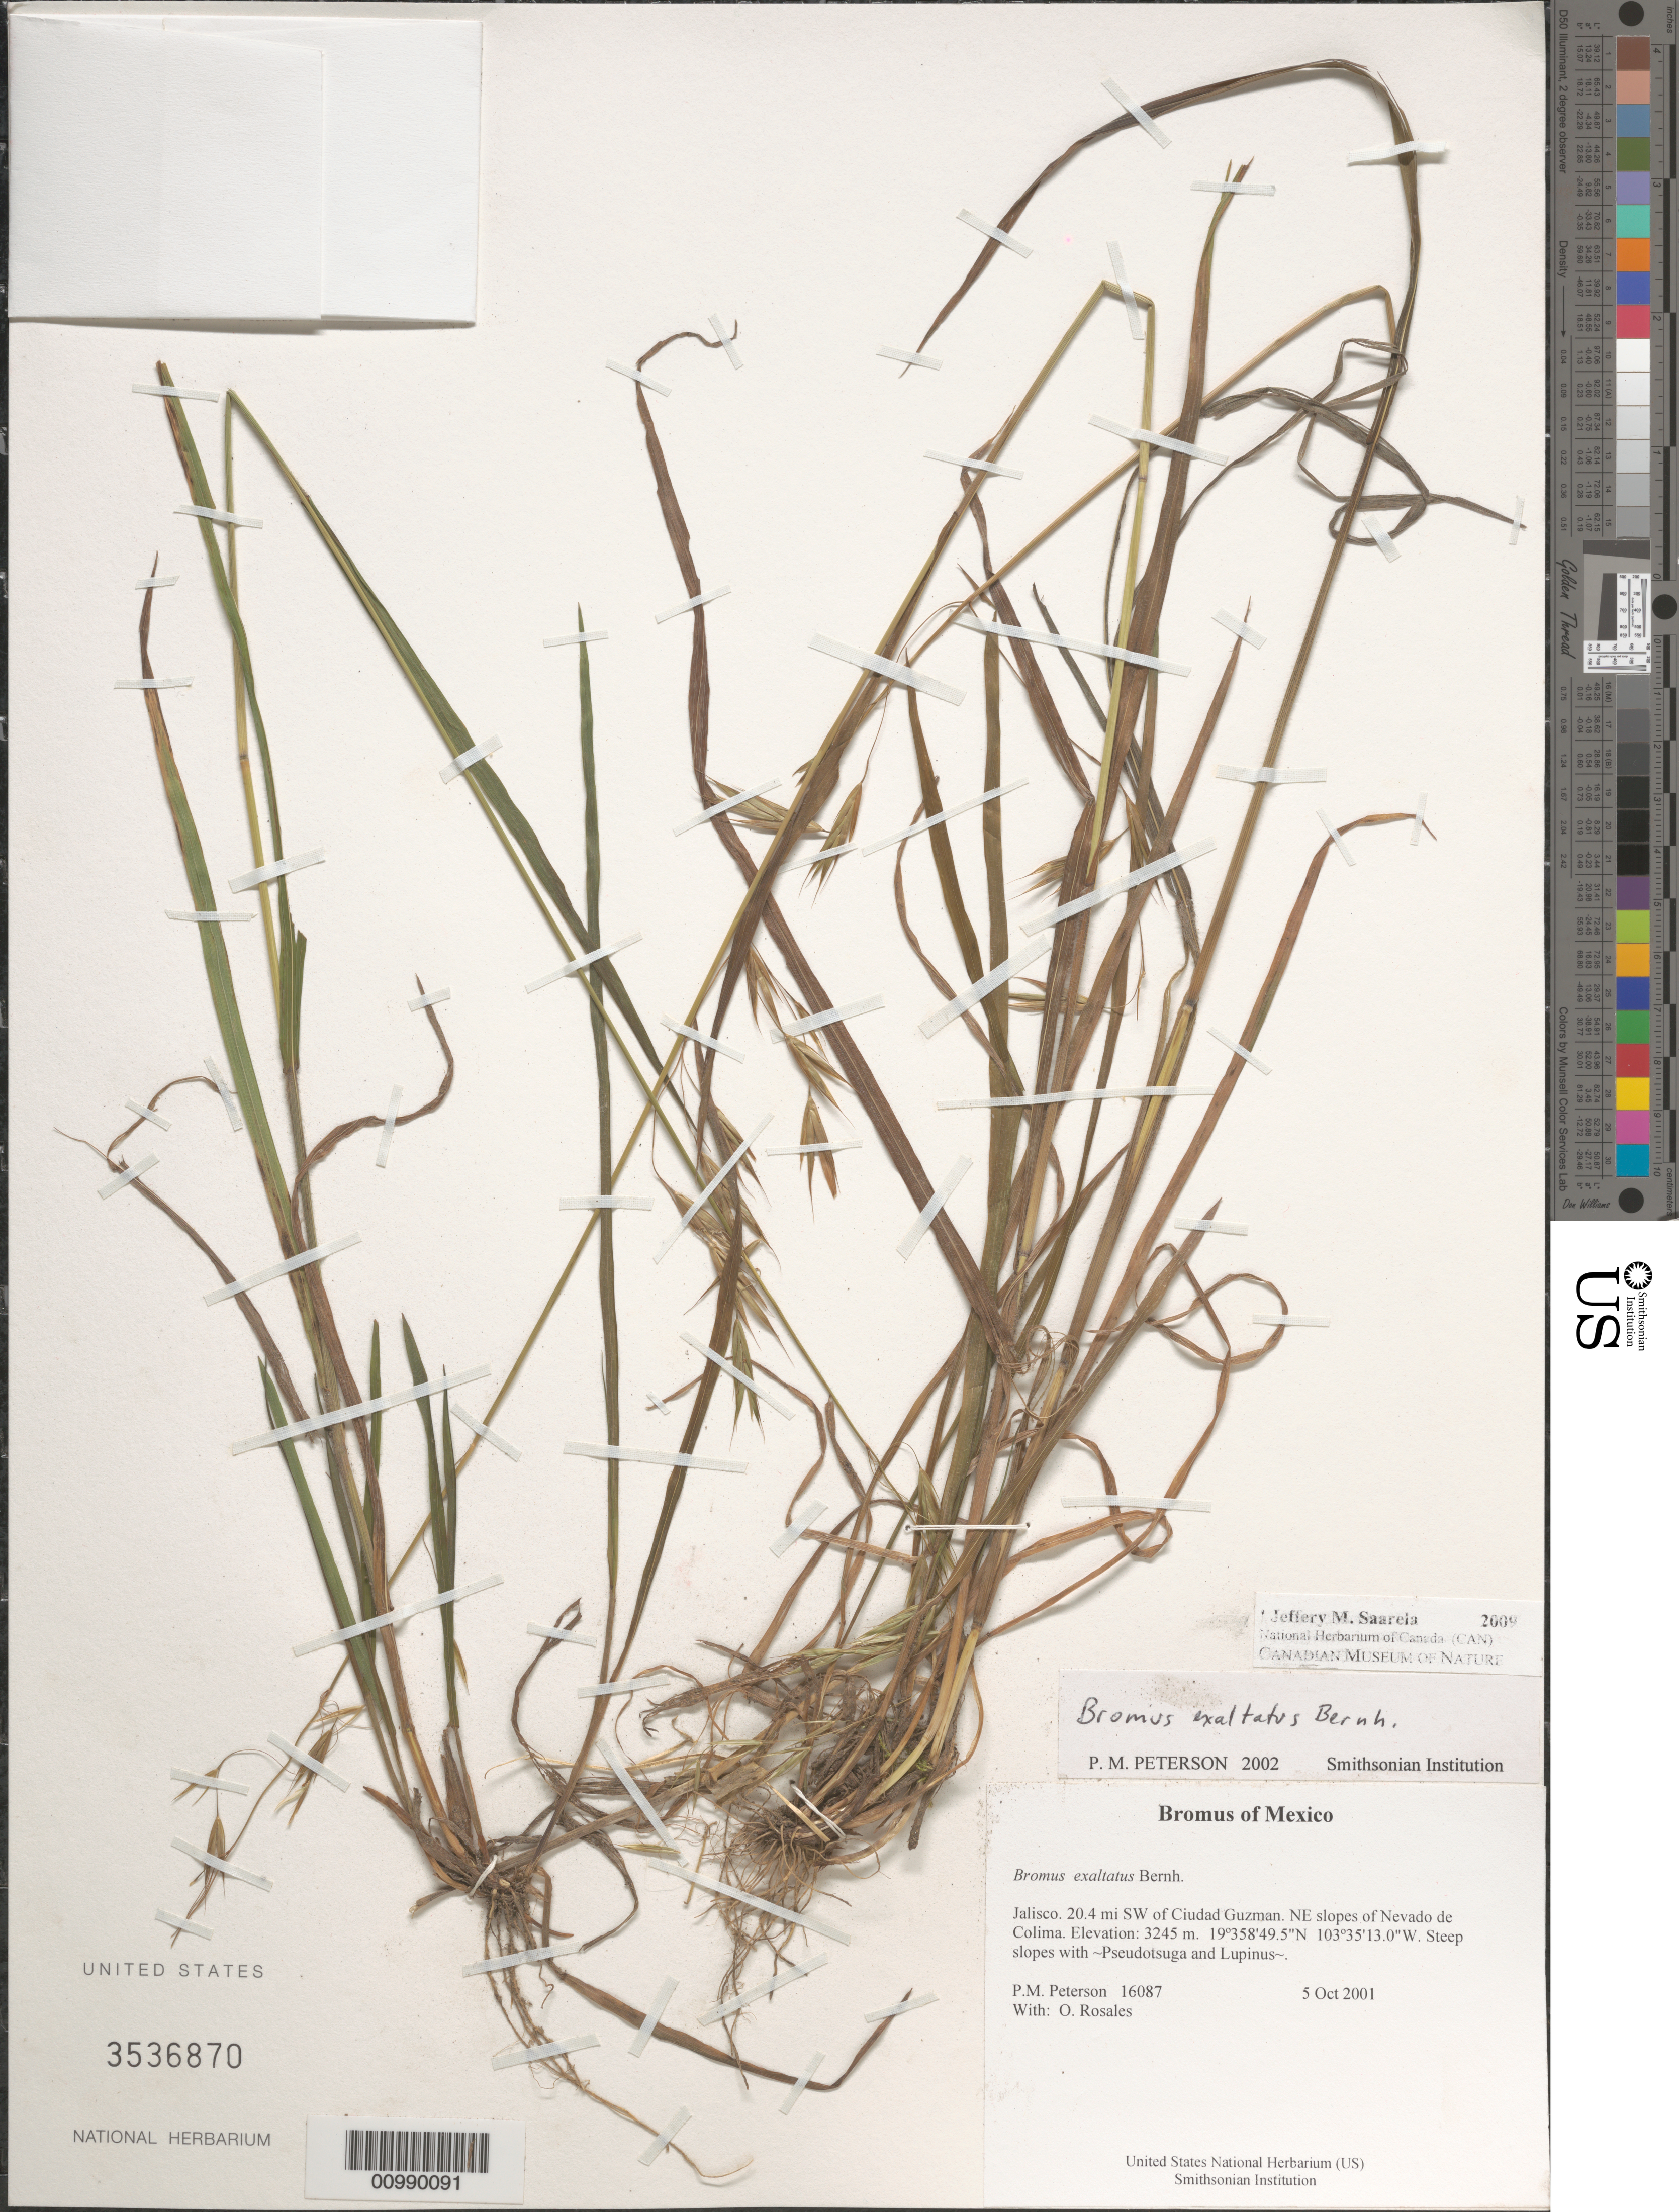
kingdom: Plantae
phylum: Tracheophyta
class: Liliopsida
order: Poales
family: Poaceae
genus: Bromus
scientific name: Bromus exaltatus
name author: Bernhardi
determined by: Saarela, J. M., (CAN), Canadian Museum of Nature (CANADA)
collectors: P. M. Peterson & O. Rosales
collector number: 16087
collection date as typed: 05 Oct 2001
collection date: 2001-10-05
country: Mexico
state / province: Jalisco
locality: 20.4 mi SW of Ciudad Guzman. NE slopes of Nevado de Colima.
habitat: Steep slopes with ~Pseudotsuga and Lupinus~.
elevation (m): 3245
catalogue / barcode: US 3536870